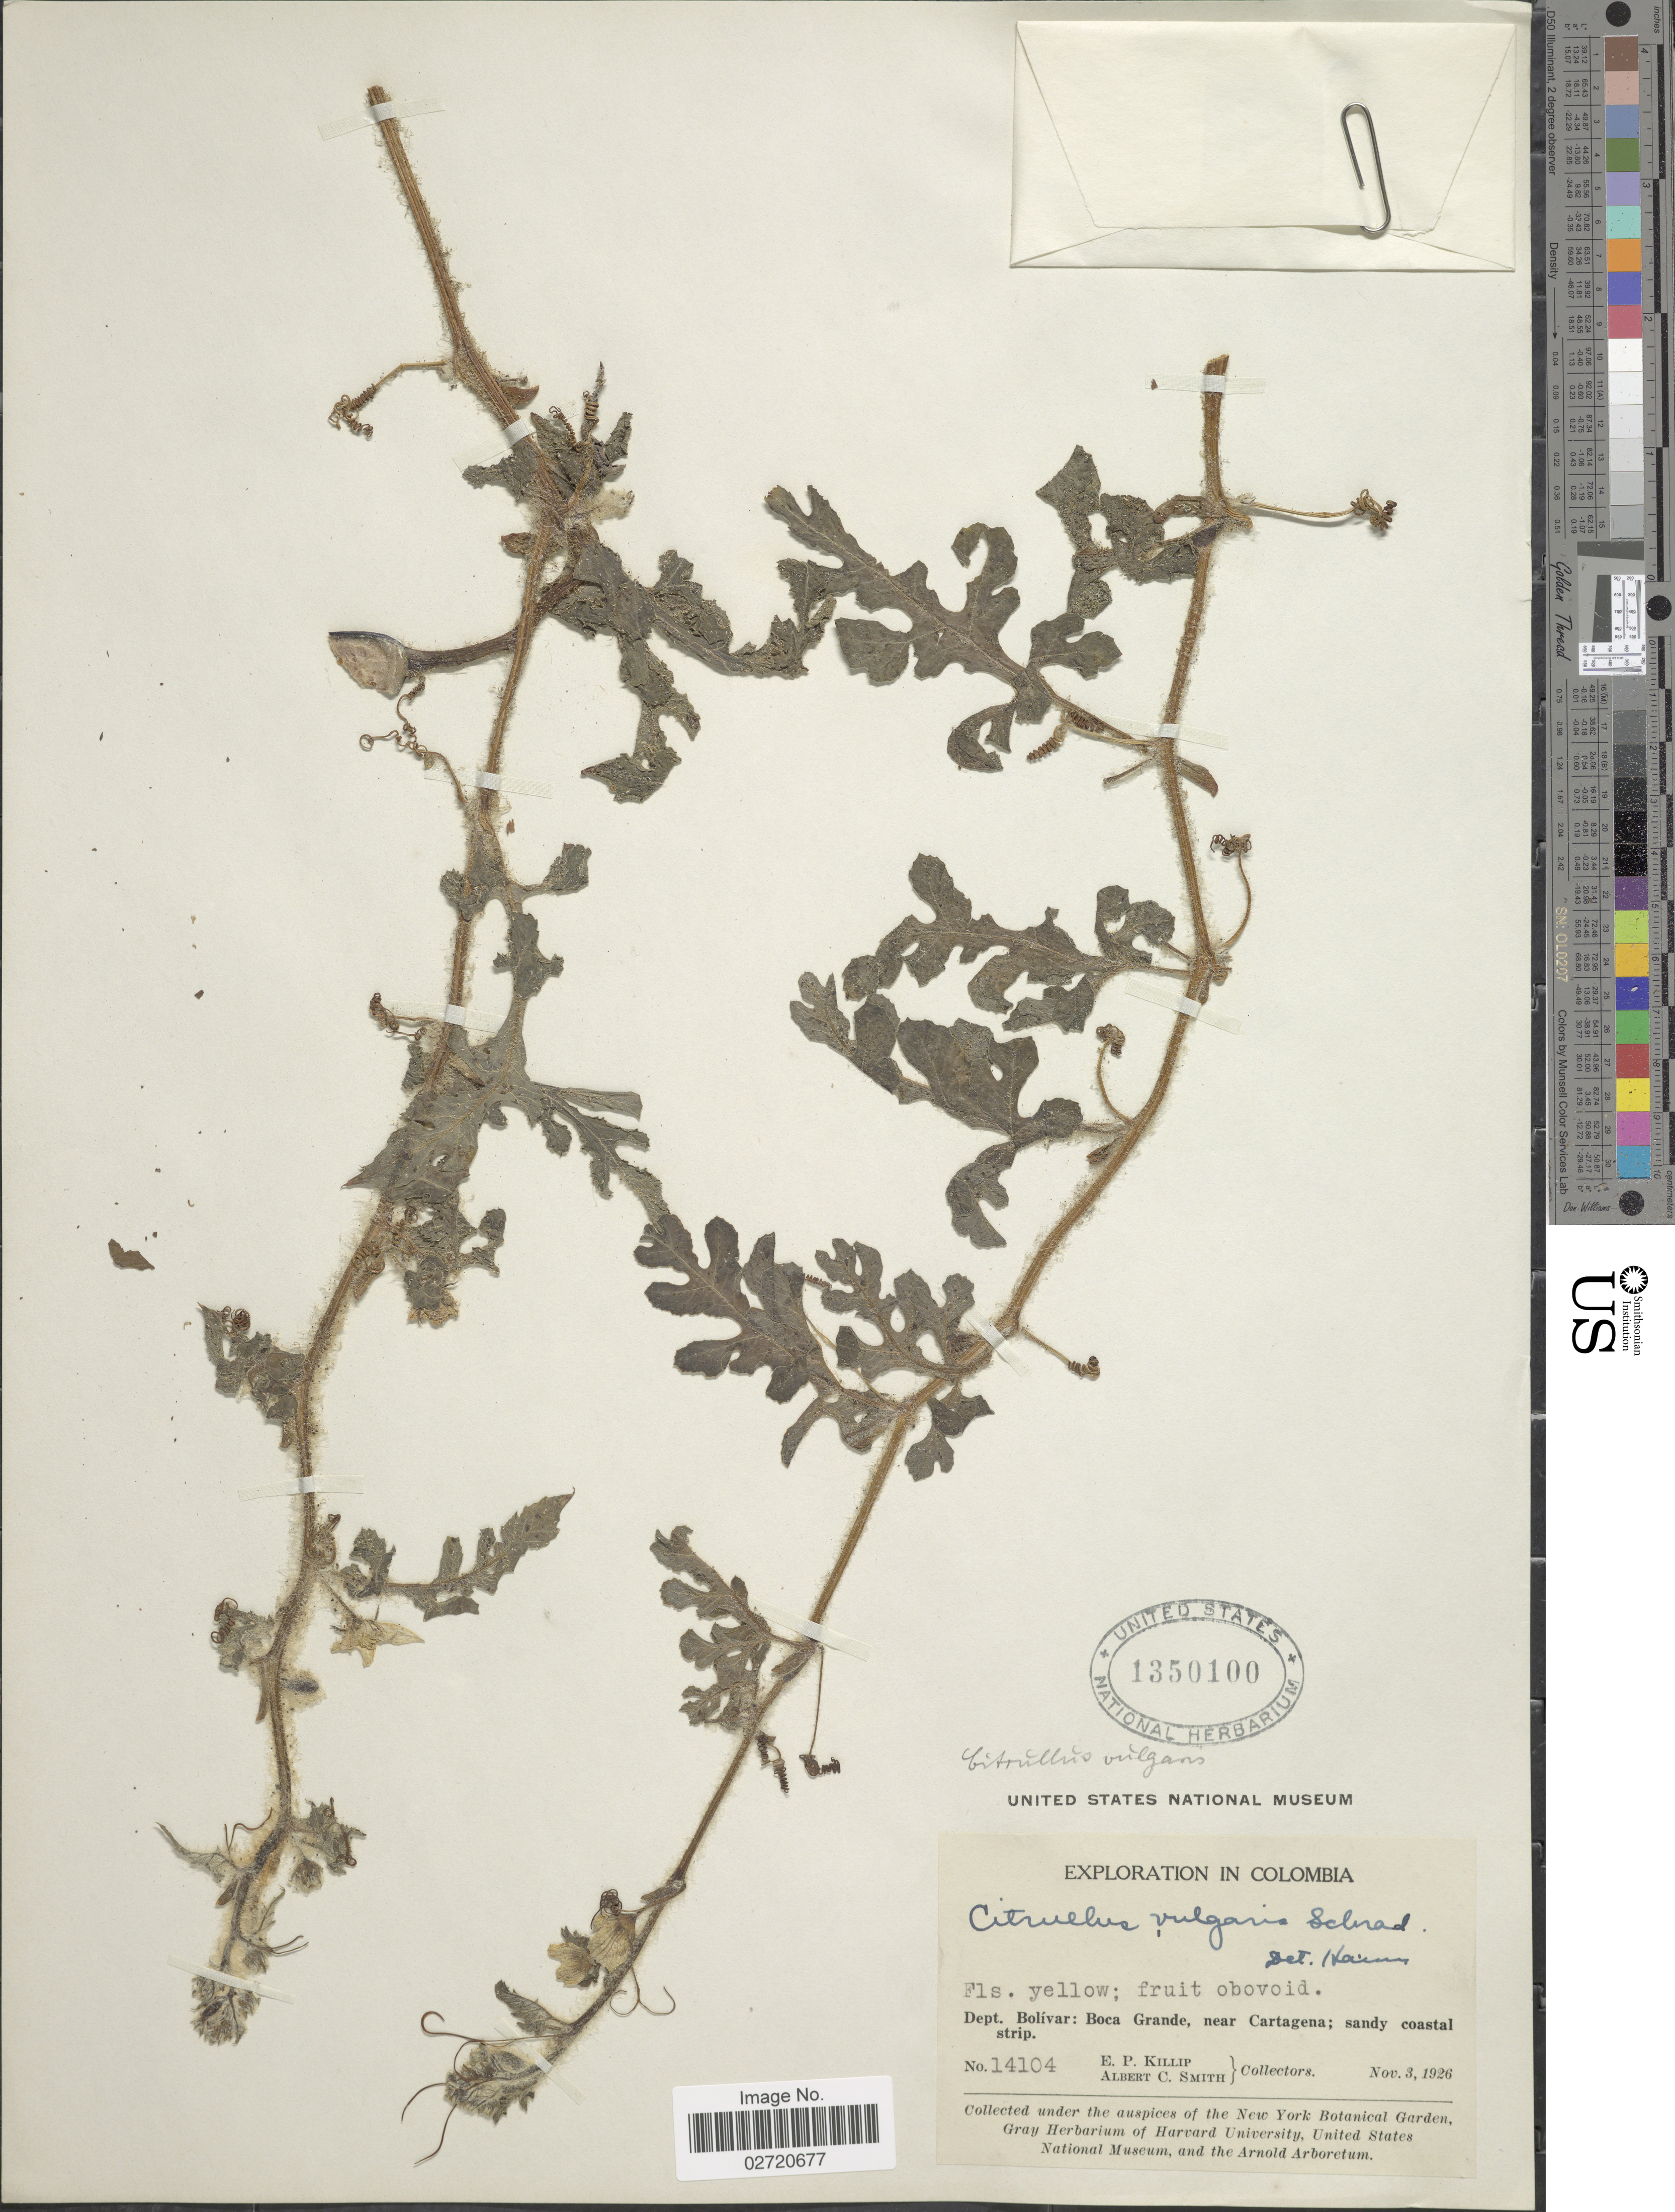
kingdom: Plantae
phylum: Tracheophyta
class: Magnoliopsida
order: Cucurbitales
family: Cucurbitaceae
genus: Citrullus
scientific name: Citrullus lanatus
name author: (Thunb.) Matsum. & Nakai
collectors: E. P. Killip & A. C. Smith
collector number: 14104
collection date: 1926-11-03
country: Colombia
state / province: Bolívar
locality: Dept. Bolivar: Boca Grande, near Cartagena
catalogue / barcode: US 1350100